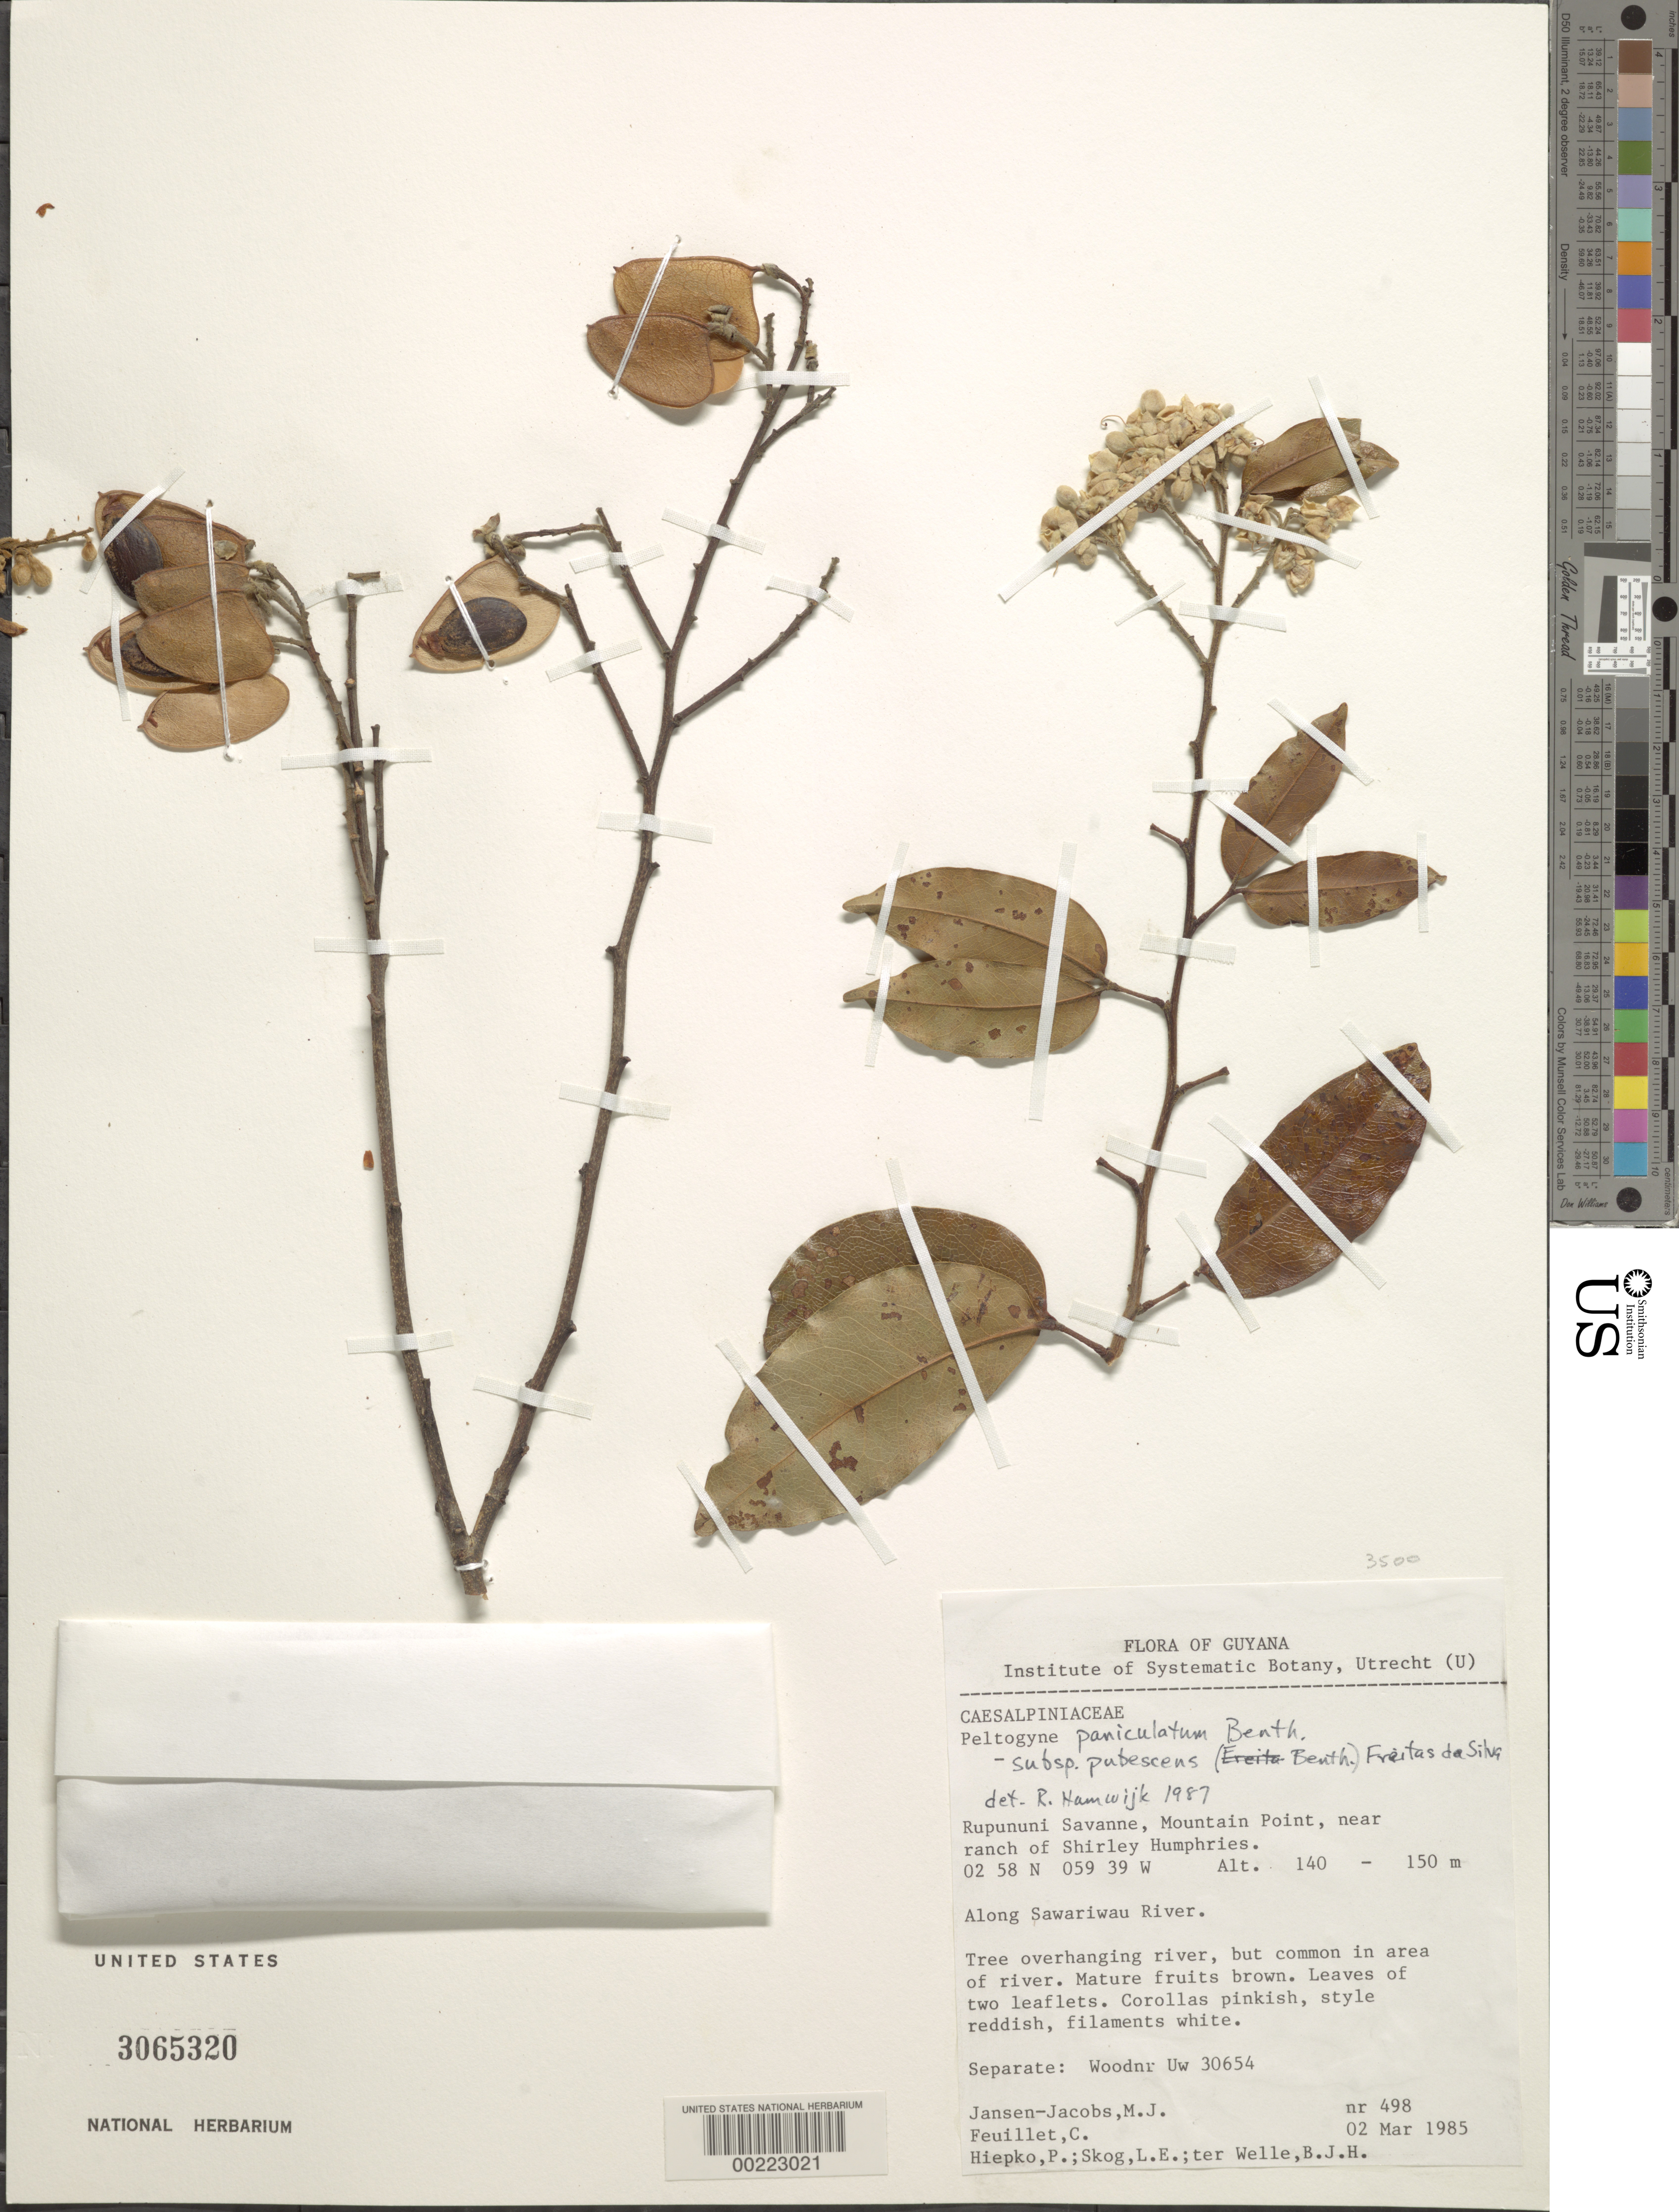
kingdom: Plantae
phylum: Tracheophyta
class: Magnoliopsida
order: Fabales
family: Fabaceae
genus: Peltogyne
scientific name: Peltogyne paniculata subsp. pubescens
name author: (Benth.) M.F. Silva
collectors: M. J. Jansen-Jacobs, C. Feuillet, P. H. Hiepko, L. E. Skog & B. Welle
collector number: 498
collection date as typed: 02 Mar 1985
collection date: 1985-03-02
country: Guyana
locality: Rupununi savanne, mountain point, near ranch of shirley humphries, along sawariwau river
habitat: Along river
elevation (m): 140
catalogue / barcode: US 3065320